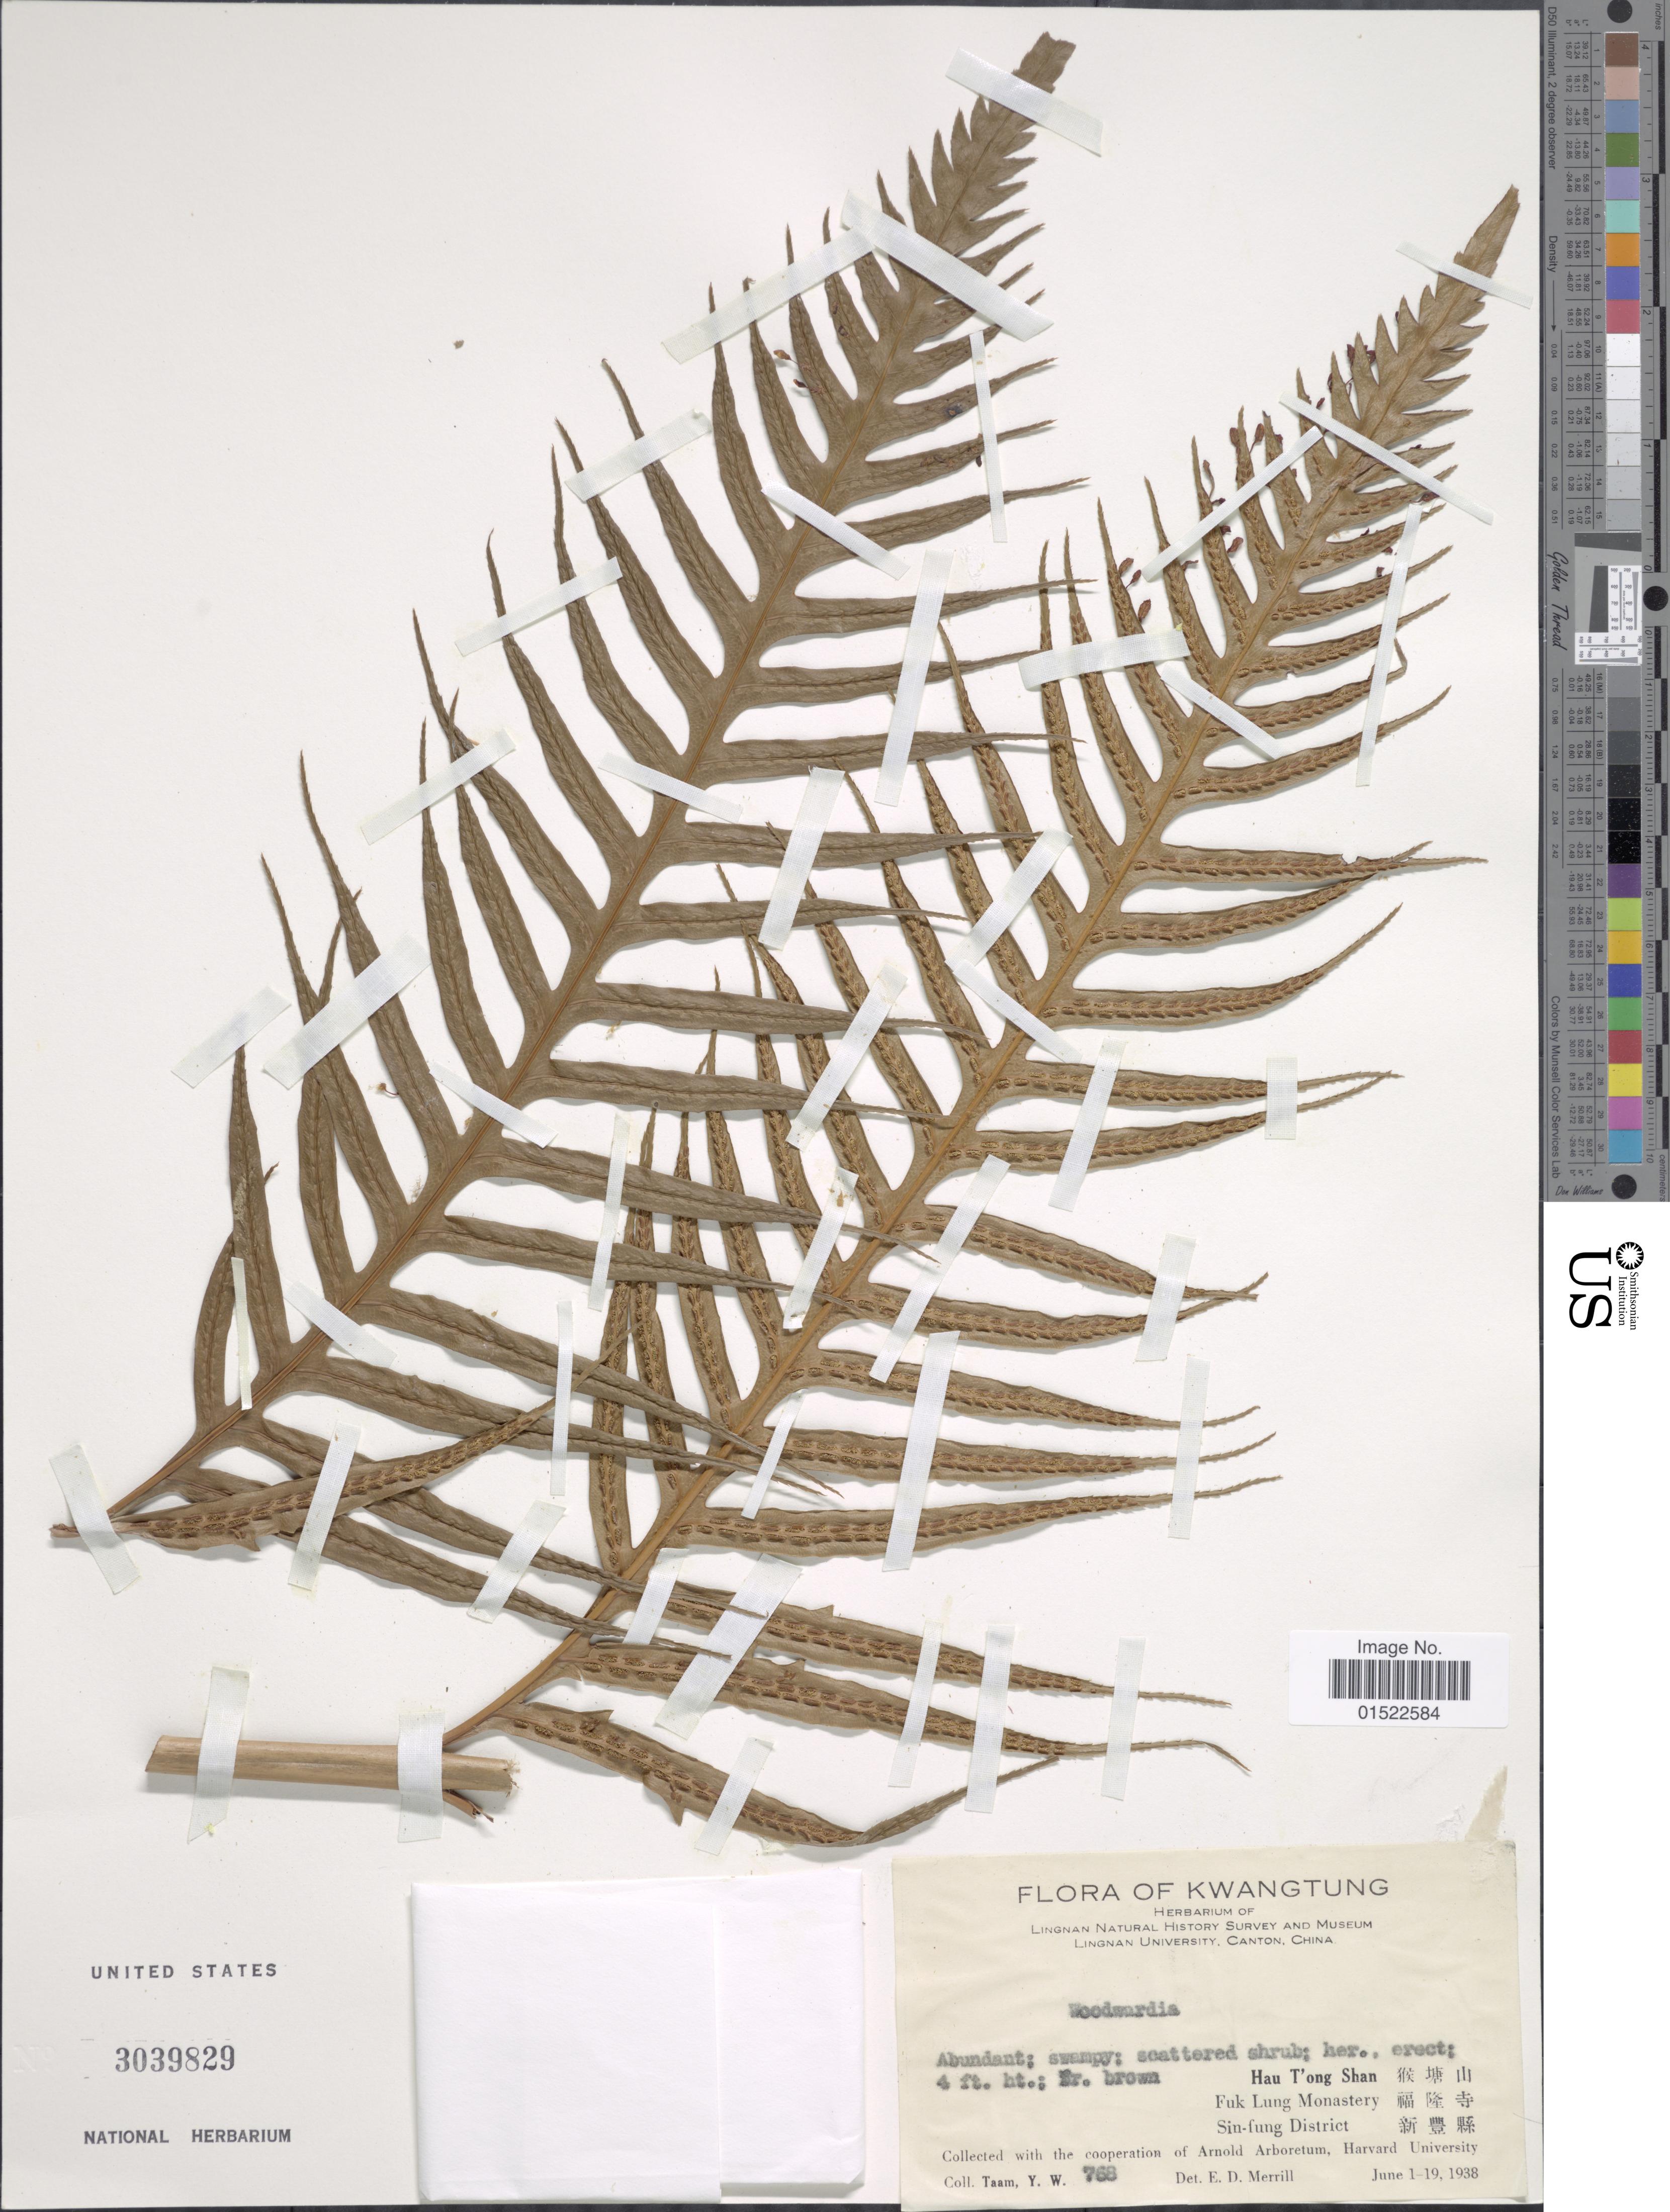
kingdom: Plantae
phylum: Tracheophyta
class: Polypodiopsida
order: Polypodiales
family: Blechnaceae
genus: Woodwardia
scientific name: Woodwardia sp.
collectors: Y. W. Taam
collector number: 768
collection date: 1938-06-01/1938-06-19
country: China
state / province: Guangdong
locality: Kwangtung, Hau T'ong Shan, Fuk Lung Monastery, Sin-fung District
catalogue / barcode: US 3039829